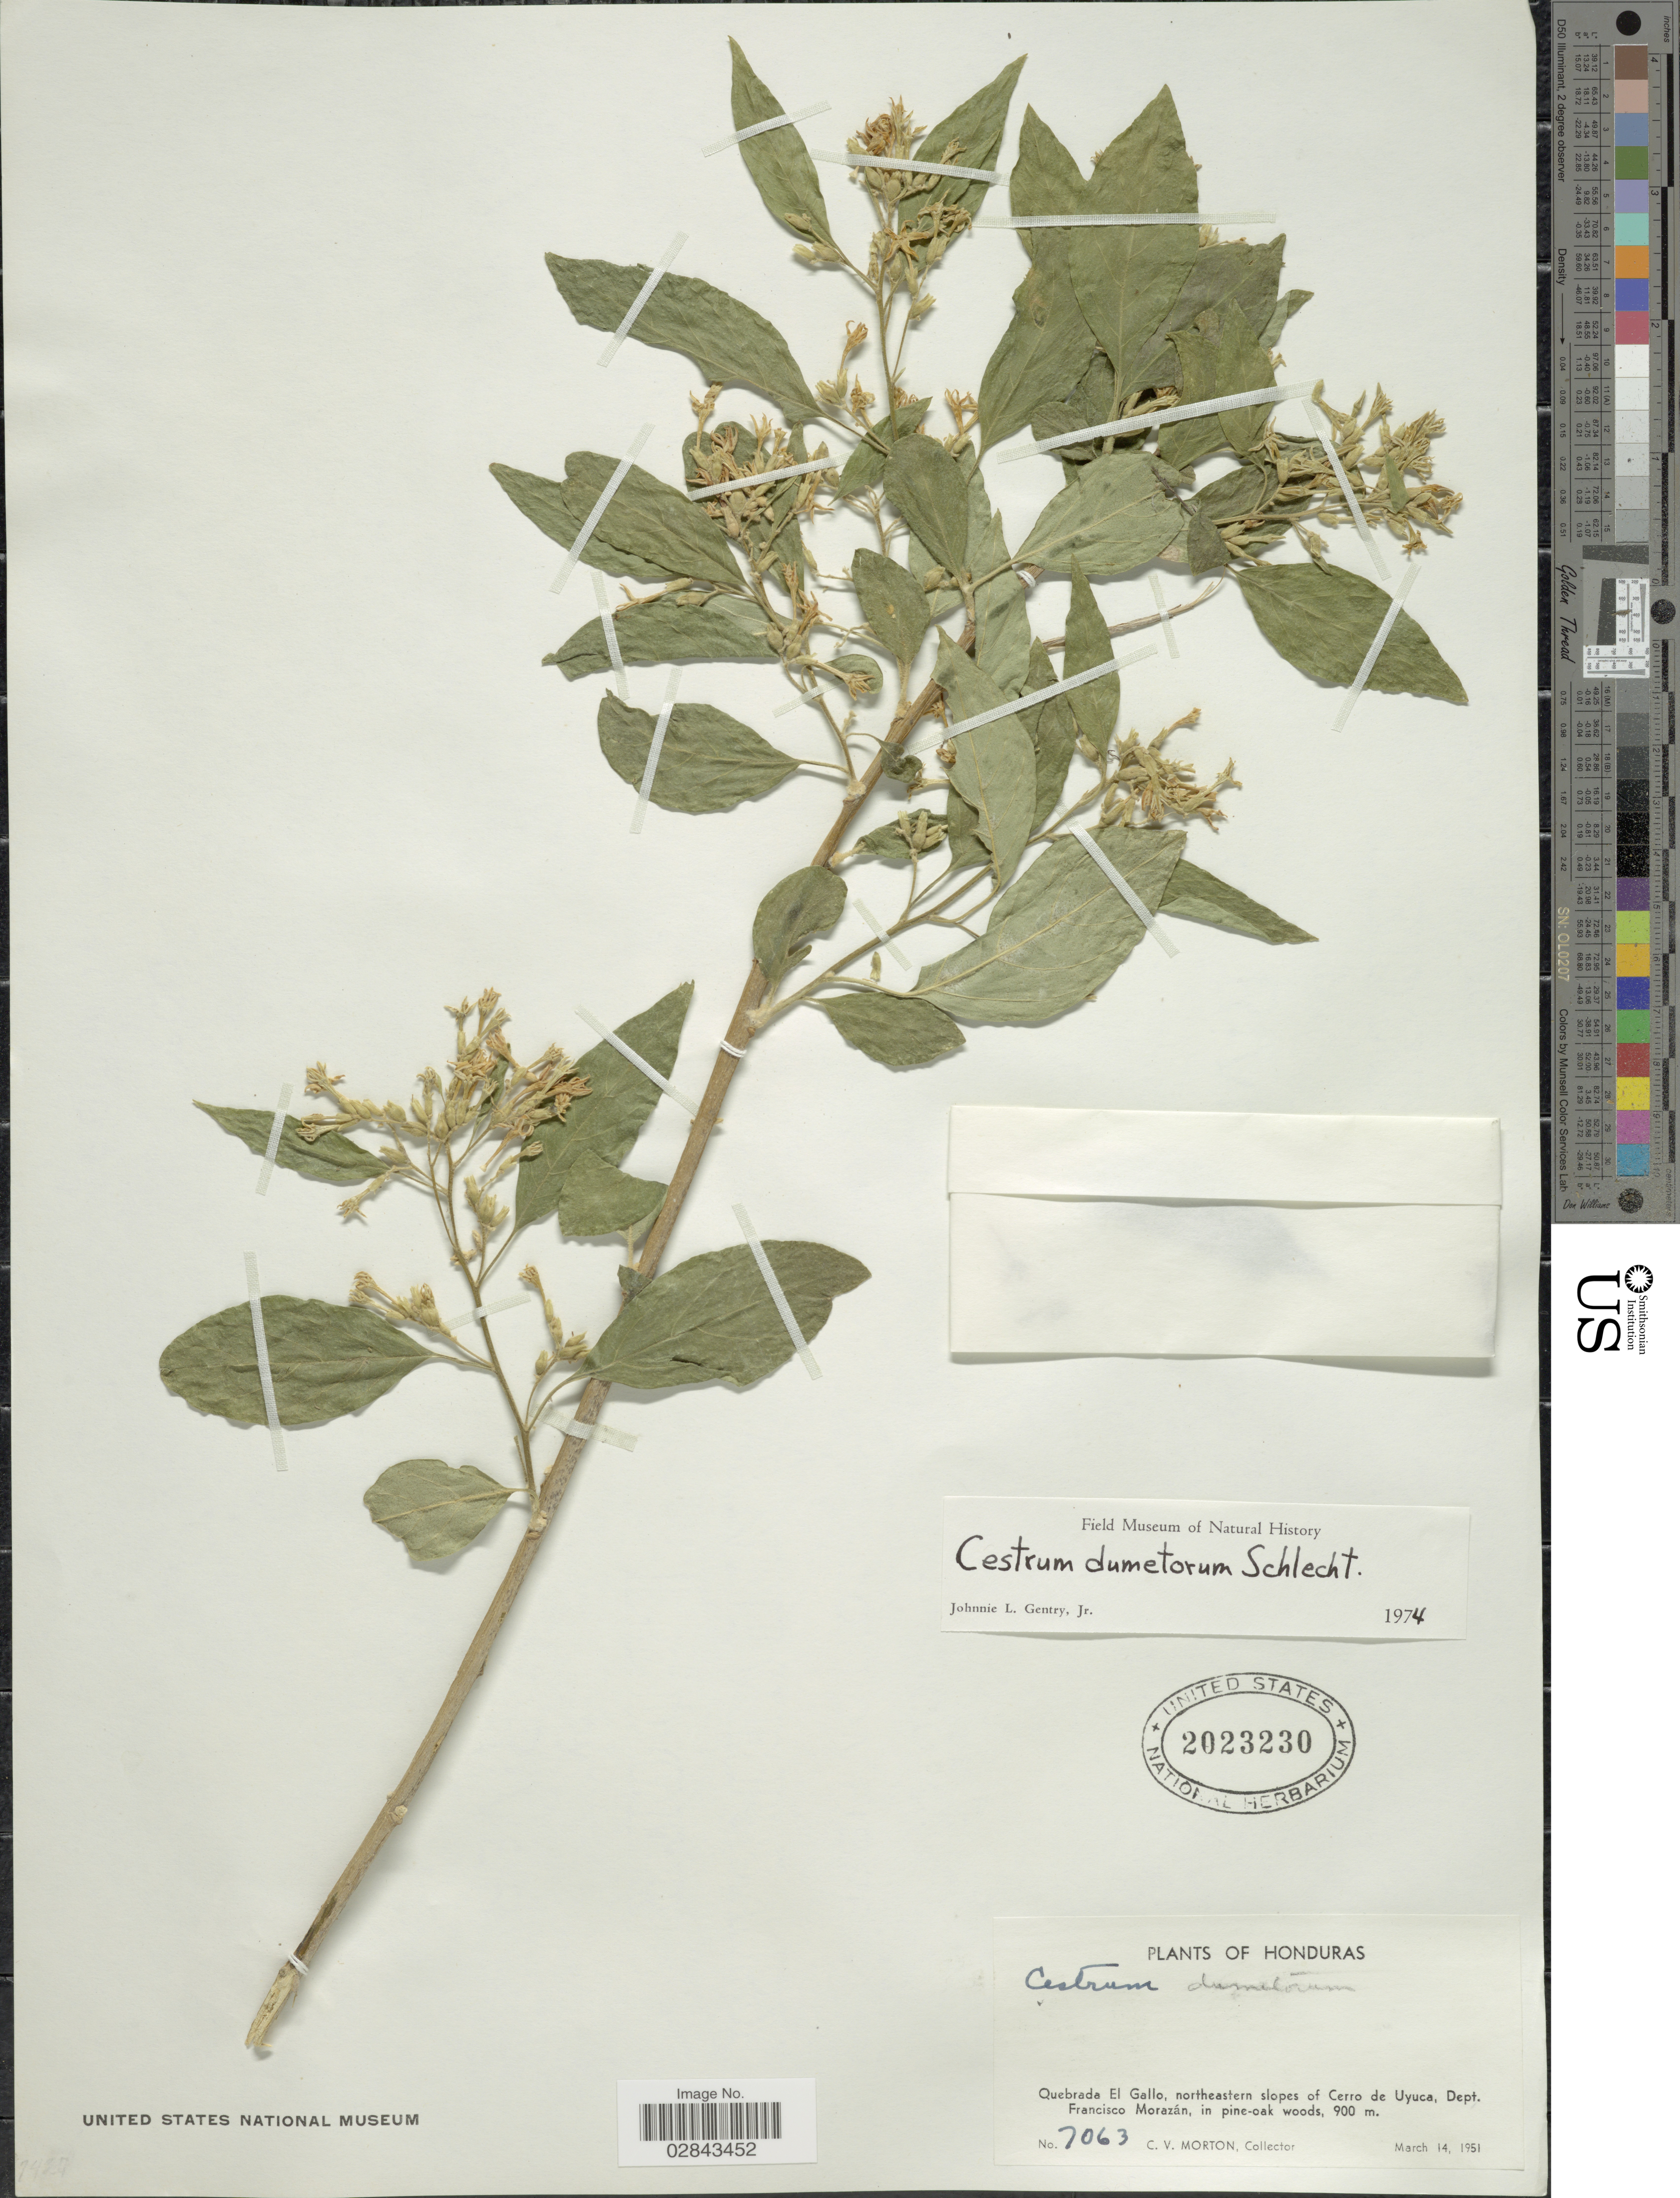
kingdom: Plantae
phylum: Tracheophyta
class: Magnoliopsida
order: Solanales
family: Solanaceae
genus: Cestrum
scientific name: Cestrum dumetorum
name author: Schltdl.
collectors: C. V. Morton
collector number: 7063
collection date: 1951-03-14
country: Honduras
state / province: Fco. Morazán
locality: Quebrada El Gallo, northeastern slopes of Cerro de Uyuca, Dept. Francisco Morazán.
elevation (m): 900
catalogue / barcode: US 2023230